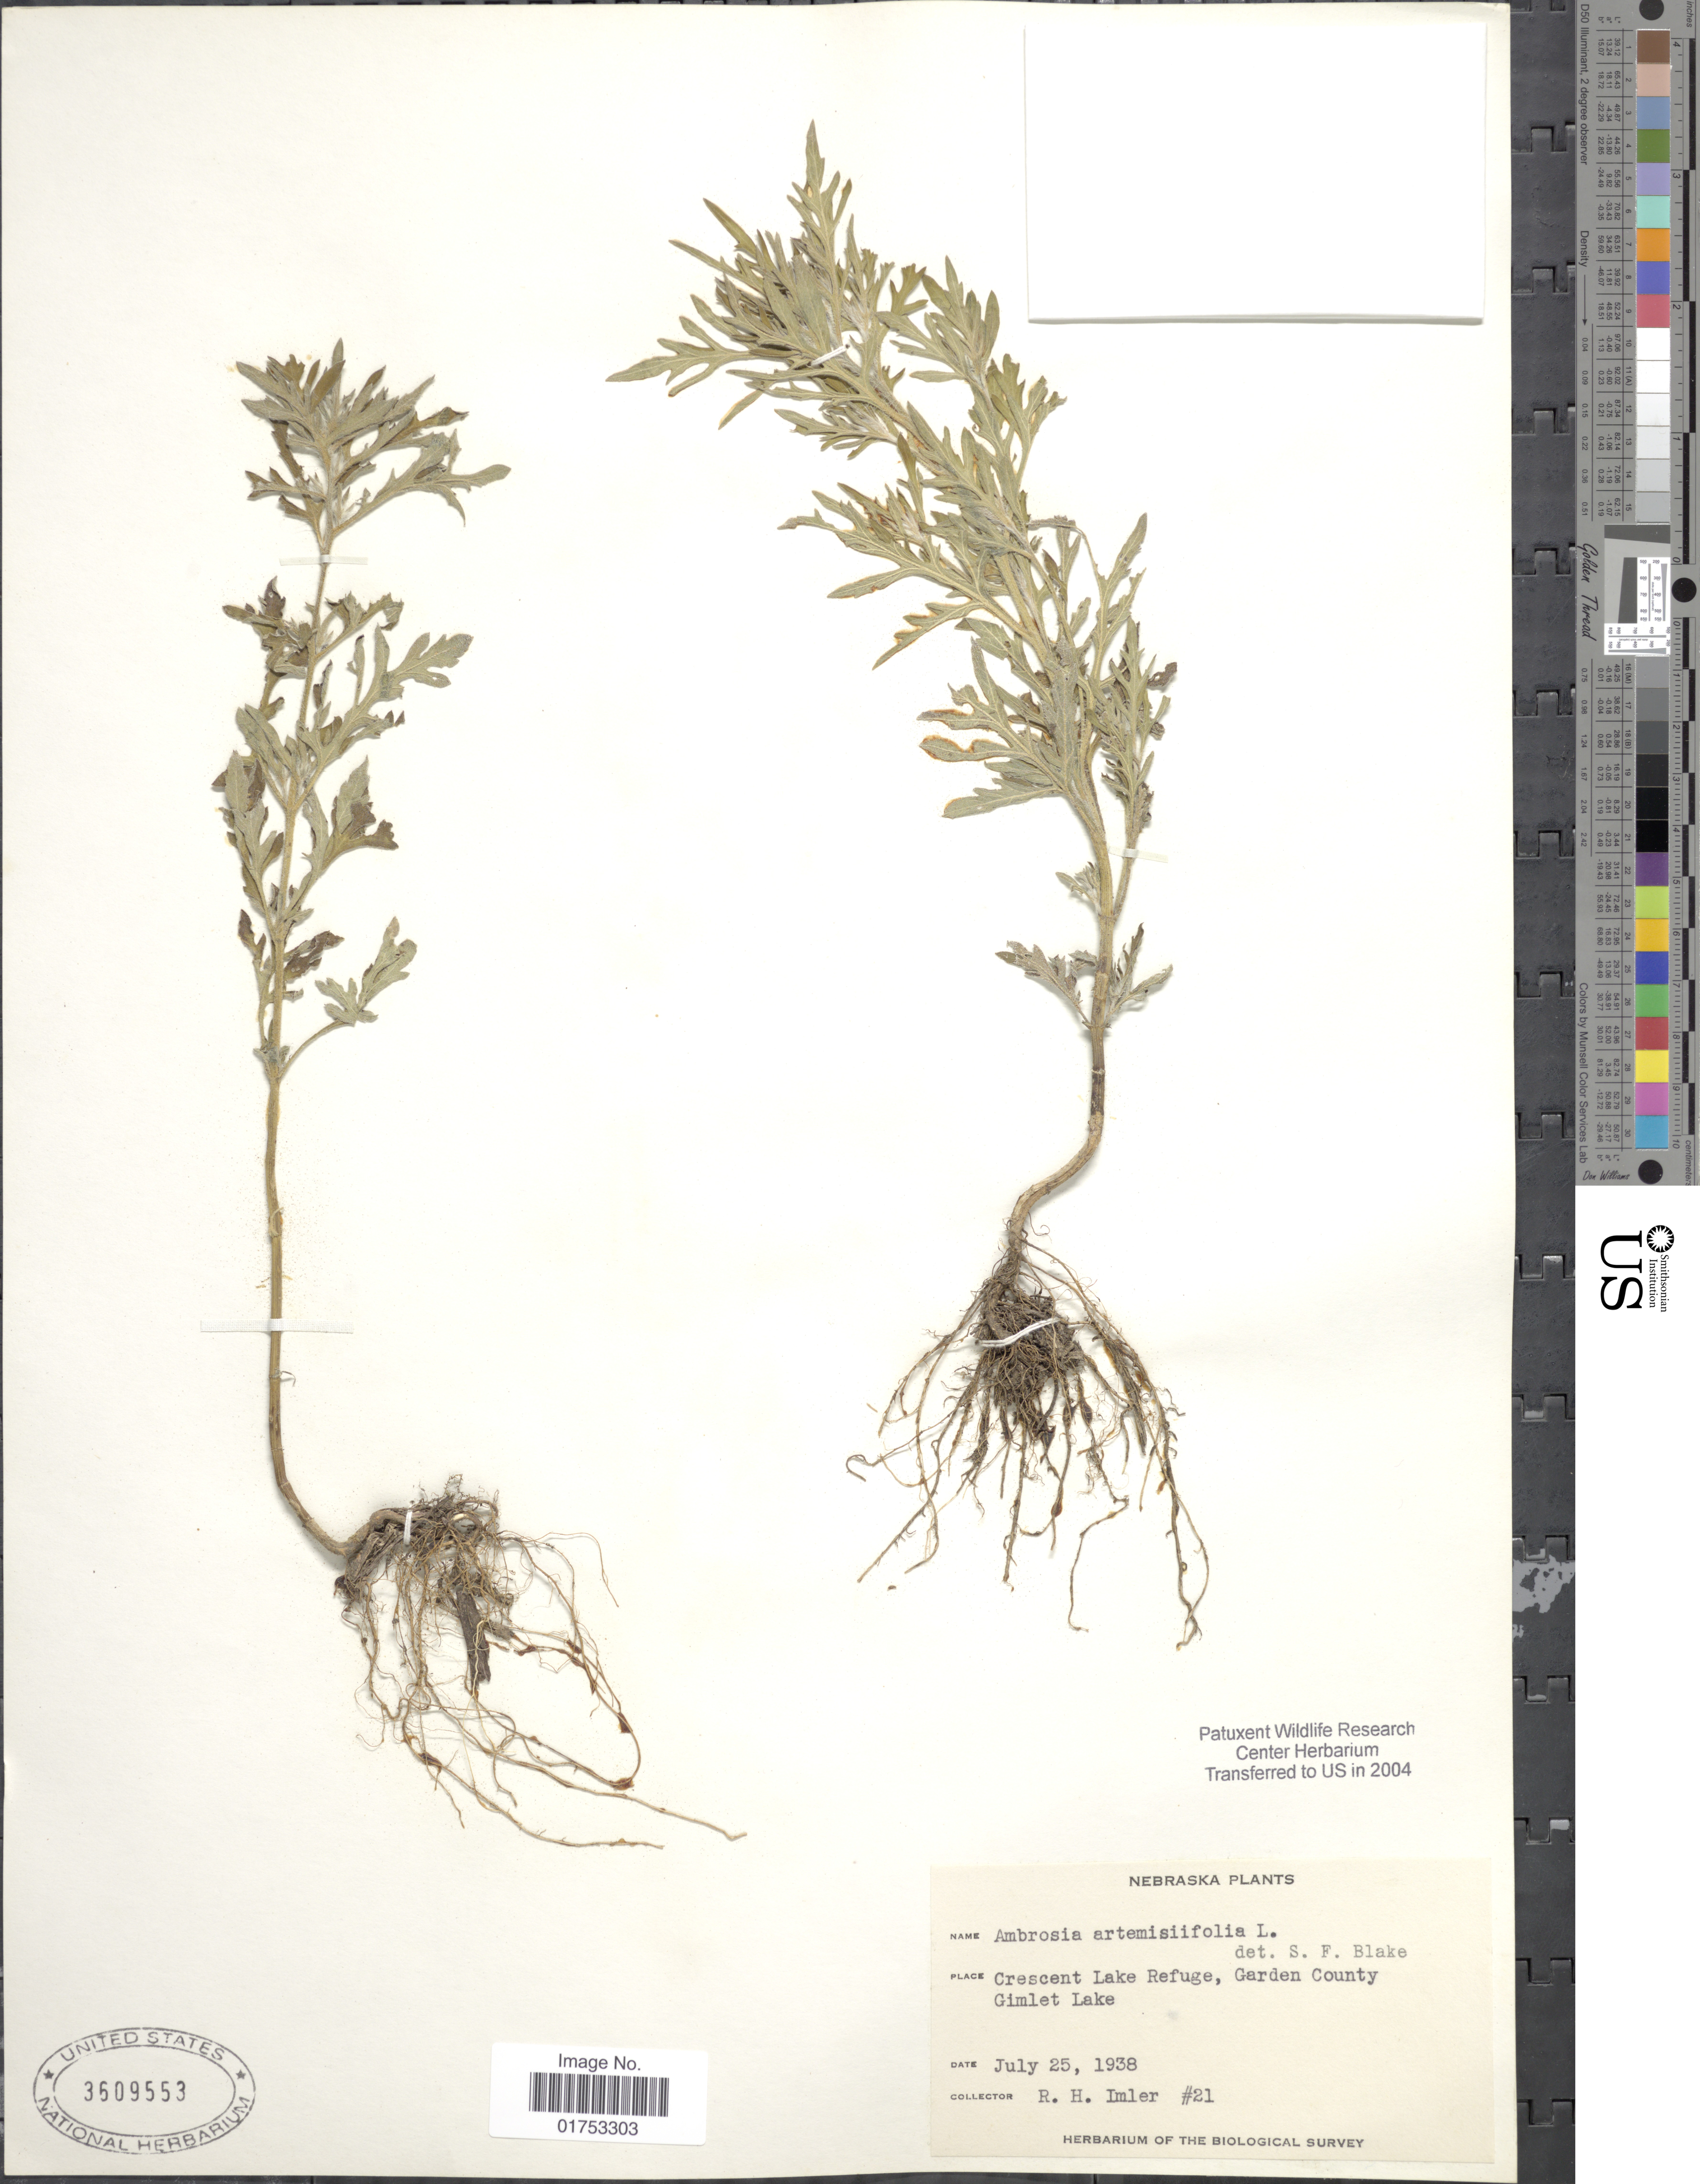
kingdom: Plantae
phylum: Tracheophyta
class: Magnoliopsida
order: Asterales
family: Asteraceae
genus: Ambrosia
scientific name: Ambrosia artemisiifolia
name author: L.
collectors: R. Imler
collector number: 21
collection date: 1938-07-25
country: United States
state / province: Nebraska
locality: Crescent Lake Refuge, Garden County, Gimlet Lake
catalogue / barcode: US 3609553